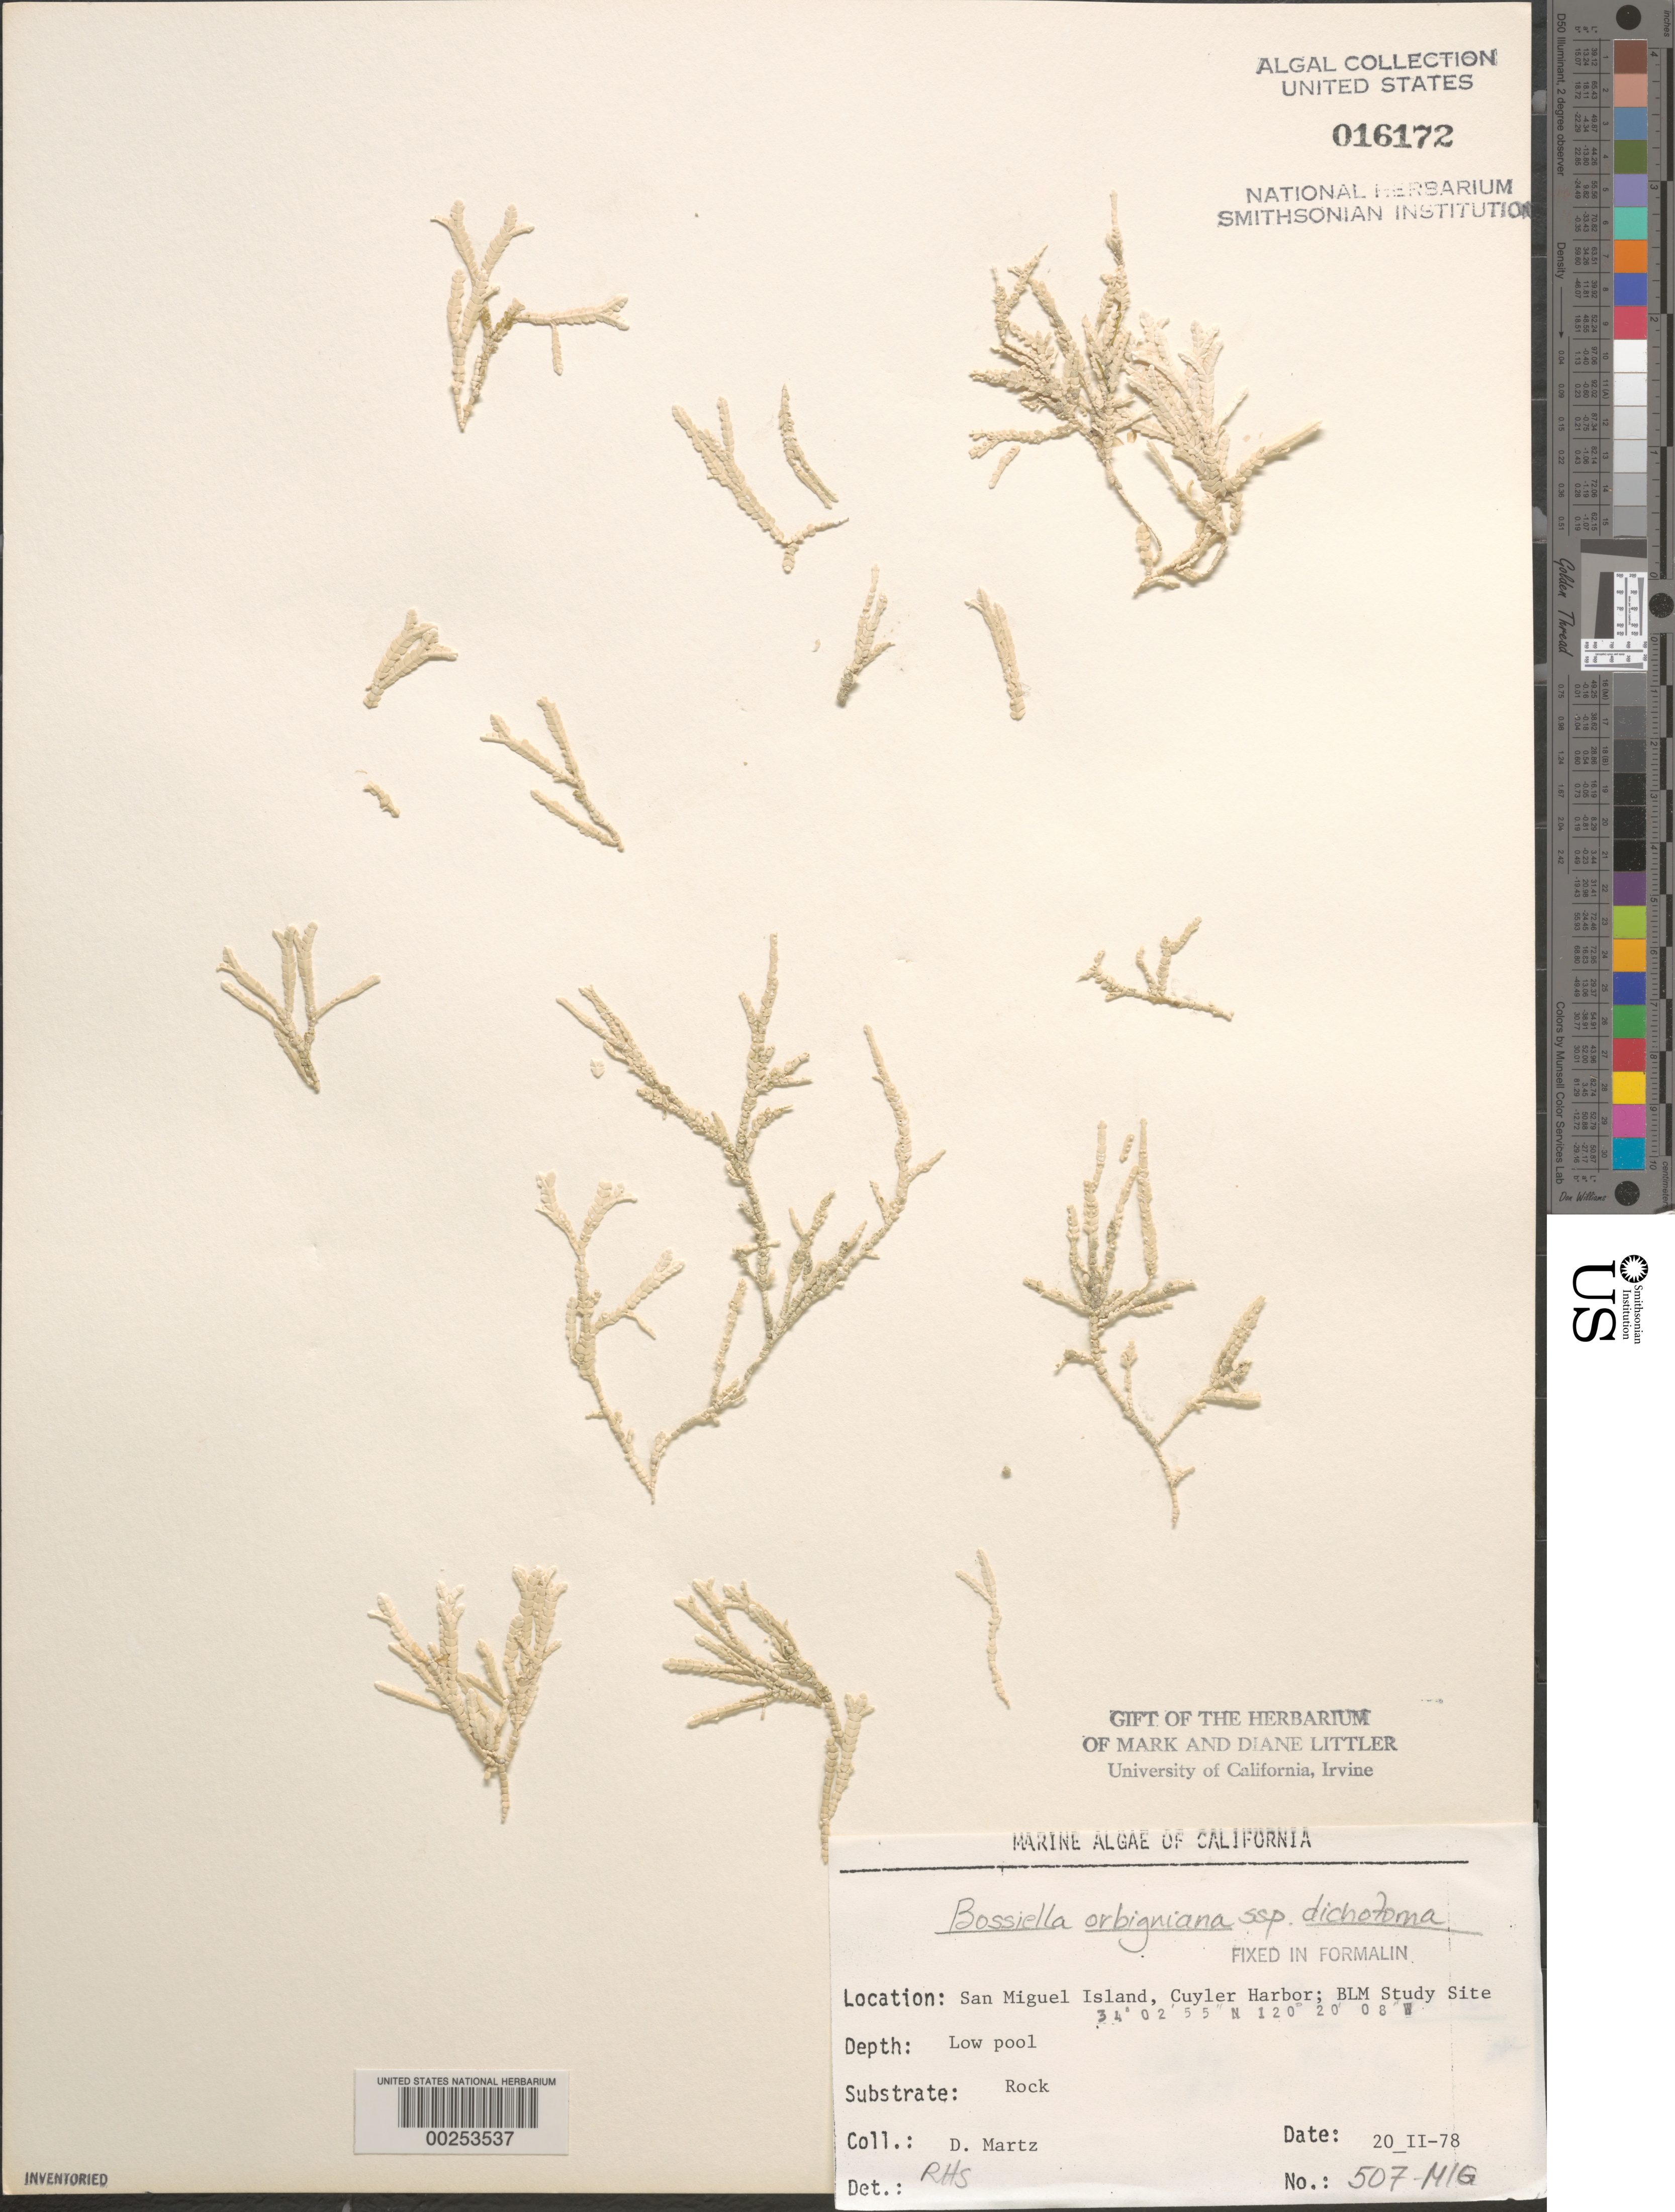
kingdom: Plantae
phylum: Rhodophyta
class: Florideophyceae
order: Corallinales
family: Corallinaceae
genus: Bossiella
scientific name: Bossiella orbigniana subsp. dichotoma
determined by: Sims, Robert H.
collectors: D. Martz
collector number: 507-mig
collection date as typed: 20 Feb 1978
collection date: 1978-02-20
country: United States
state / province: California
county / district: Santa Barbara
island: San Miguel Island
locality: Cuyler Harbor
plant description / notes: BLM-SOCALBIGHT Rocky Intertidal Survey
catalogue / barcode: US 16172